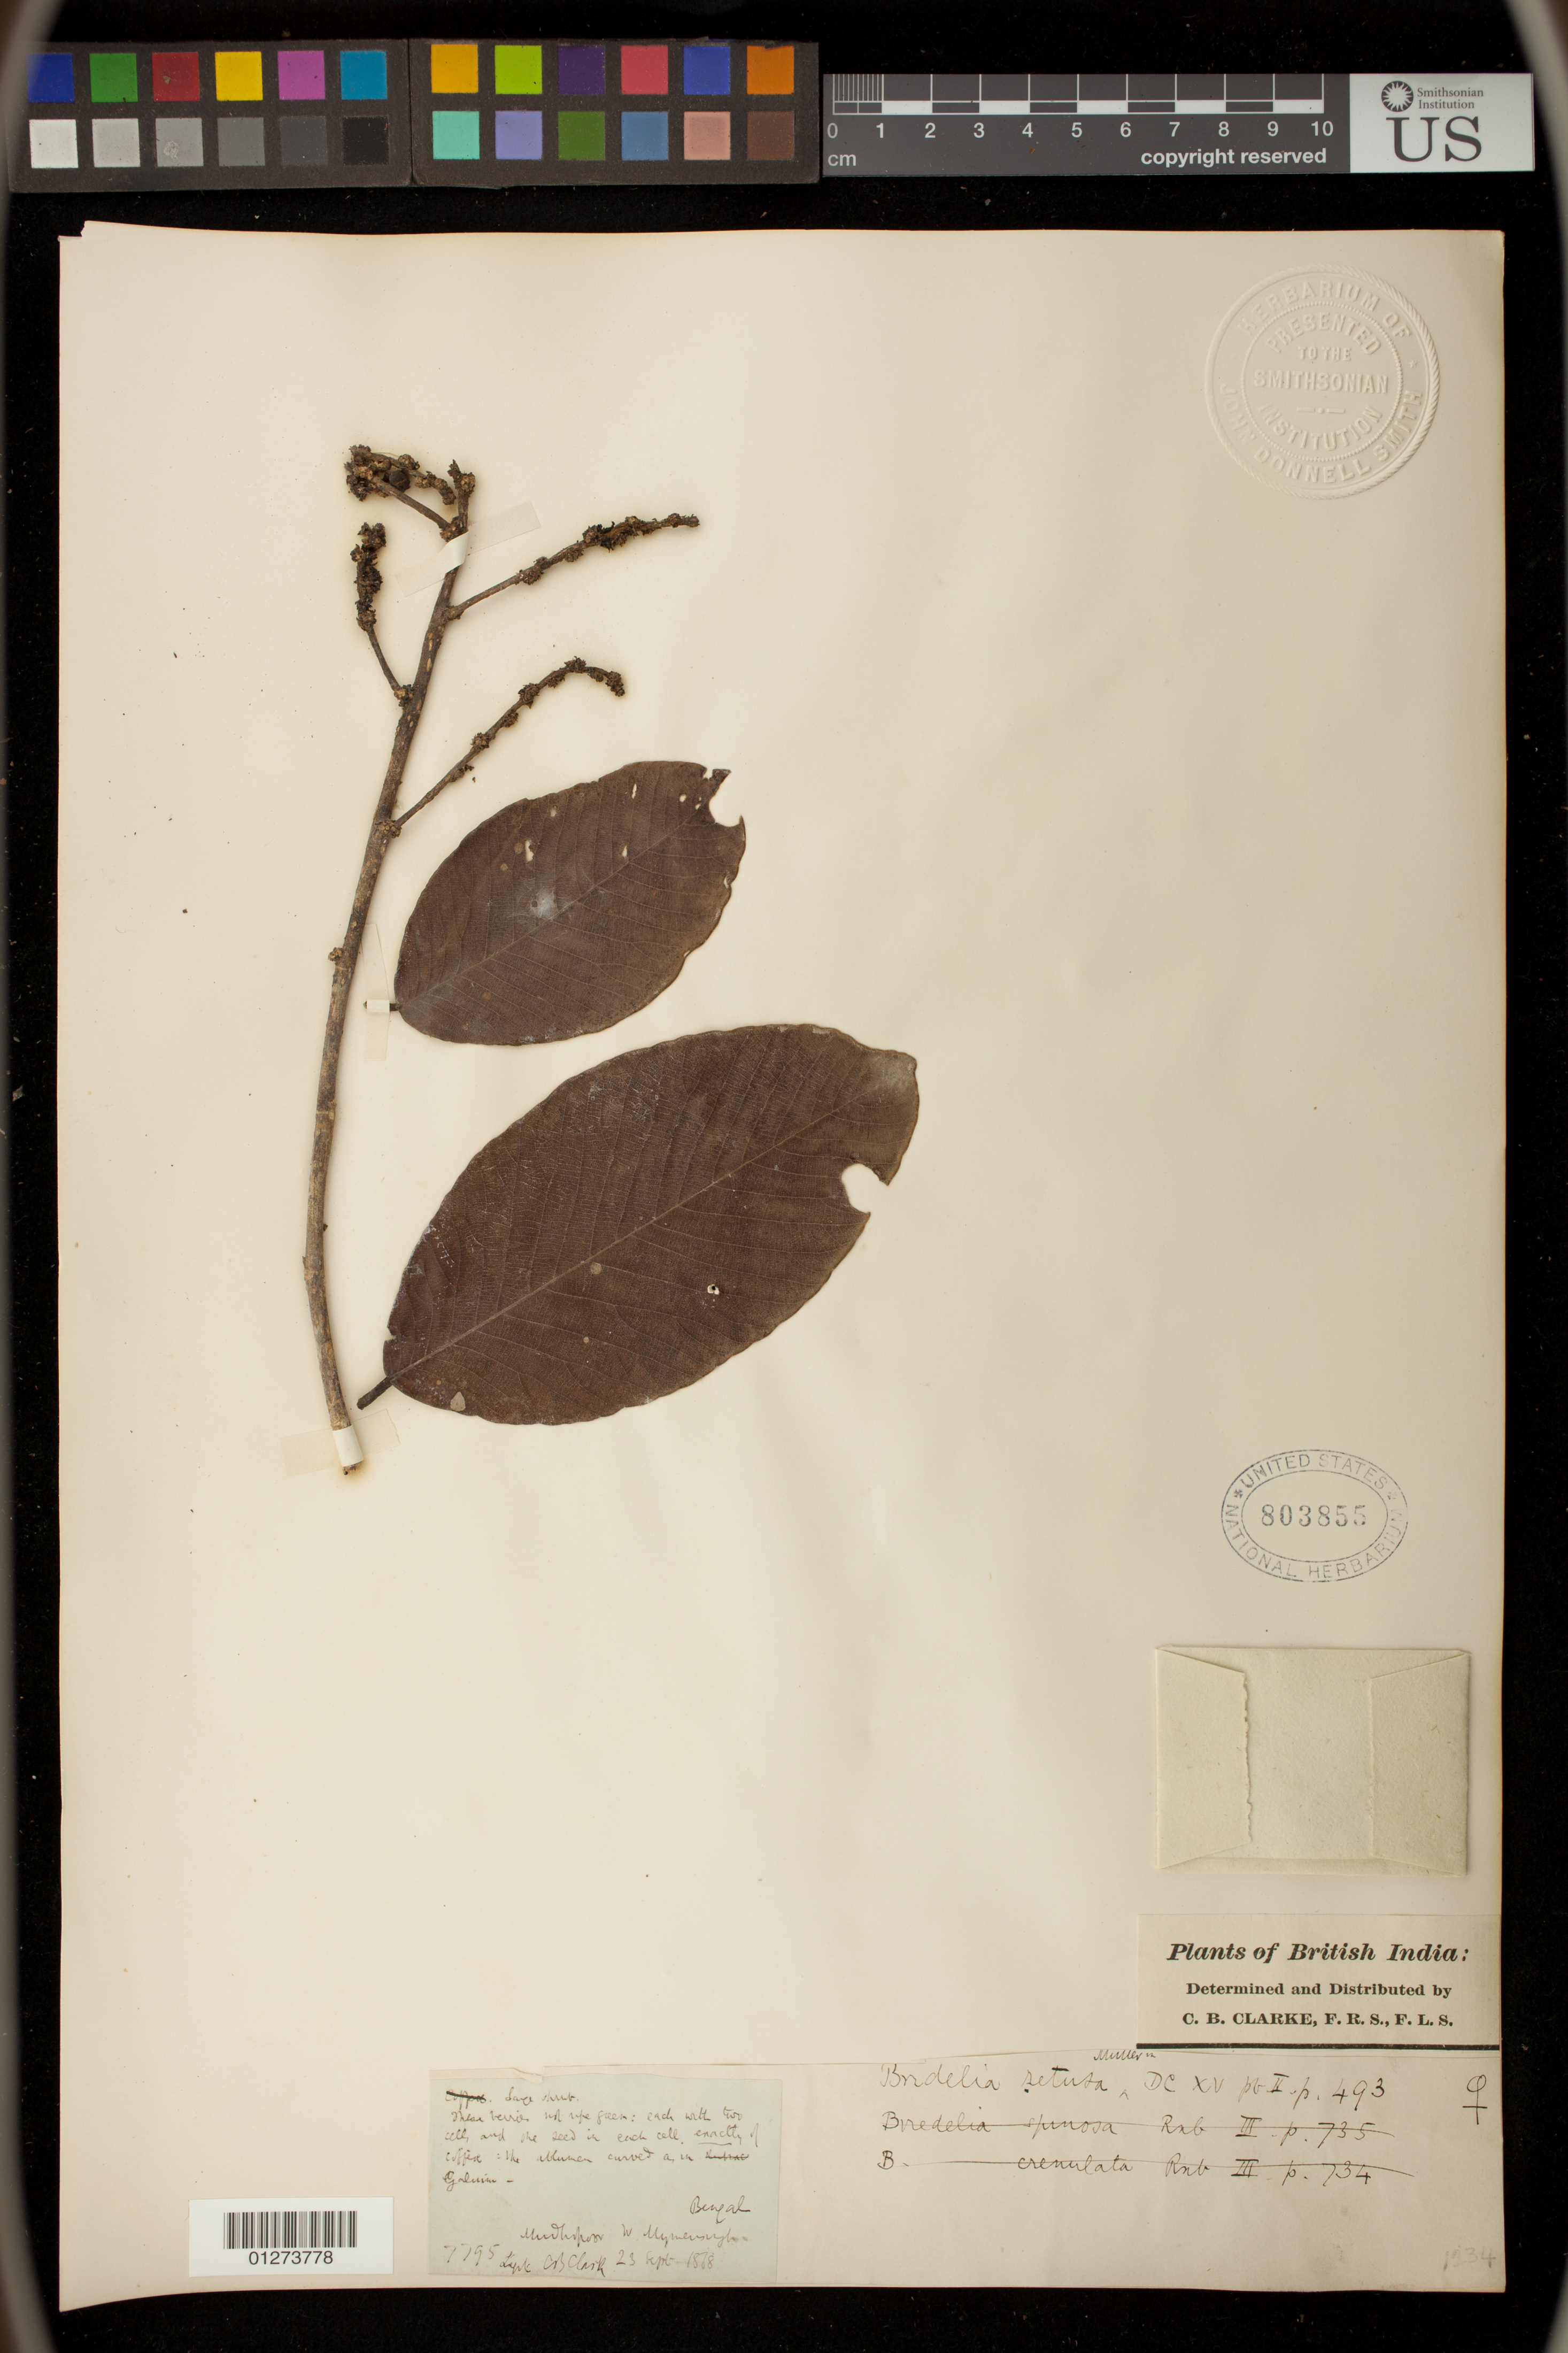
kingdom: Plantae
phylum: Tracheophyta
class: Magnoliopsida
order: Malpighiales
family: Phyllanthaceae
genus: Bridelia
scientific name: Bridelia retusa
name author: (L.) A. Juss.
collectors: C. B. Clarke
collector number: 7795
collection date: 1868-09-23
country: Bangladesh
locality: British India: Bengal. Mudhpoor, W. Mymensingh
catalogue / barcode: US 803855